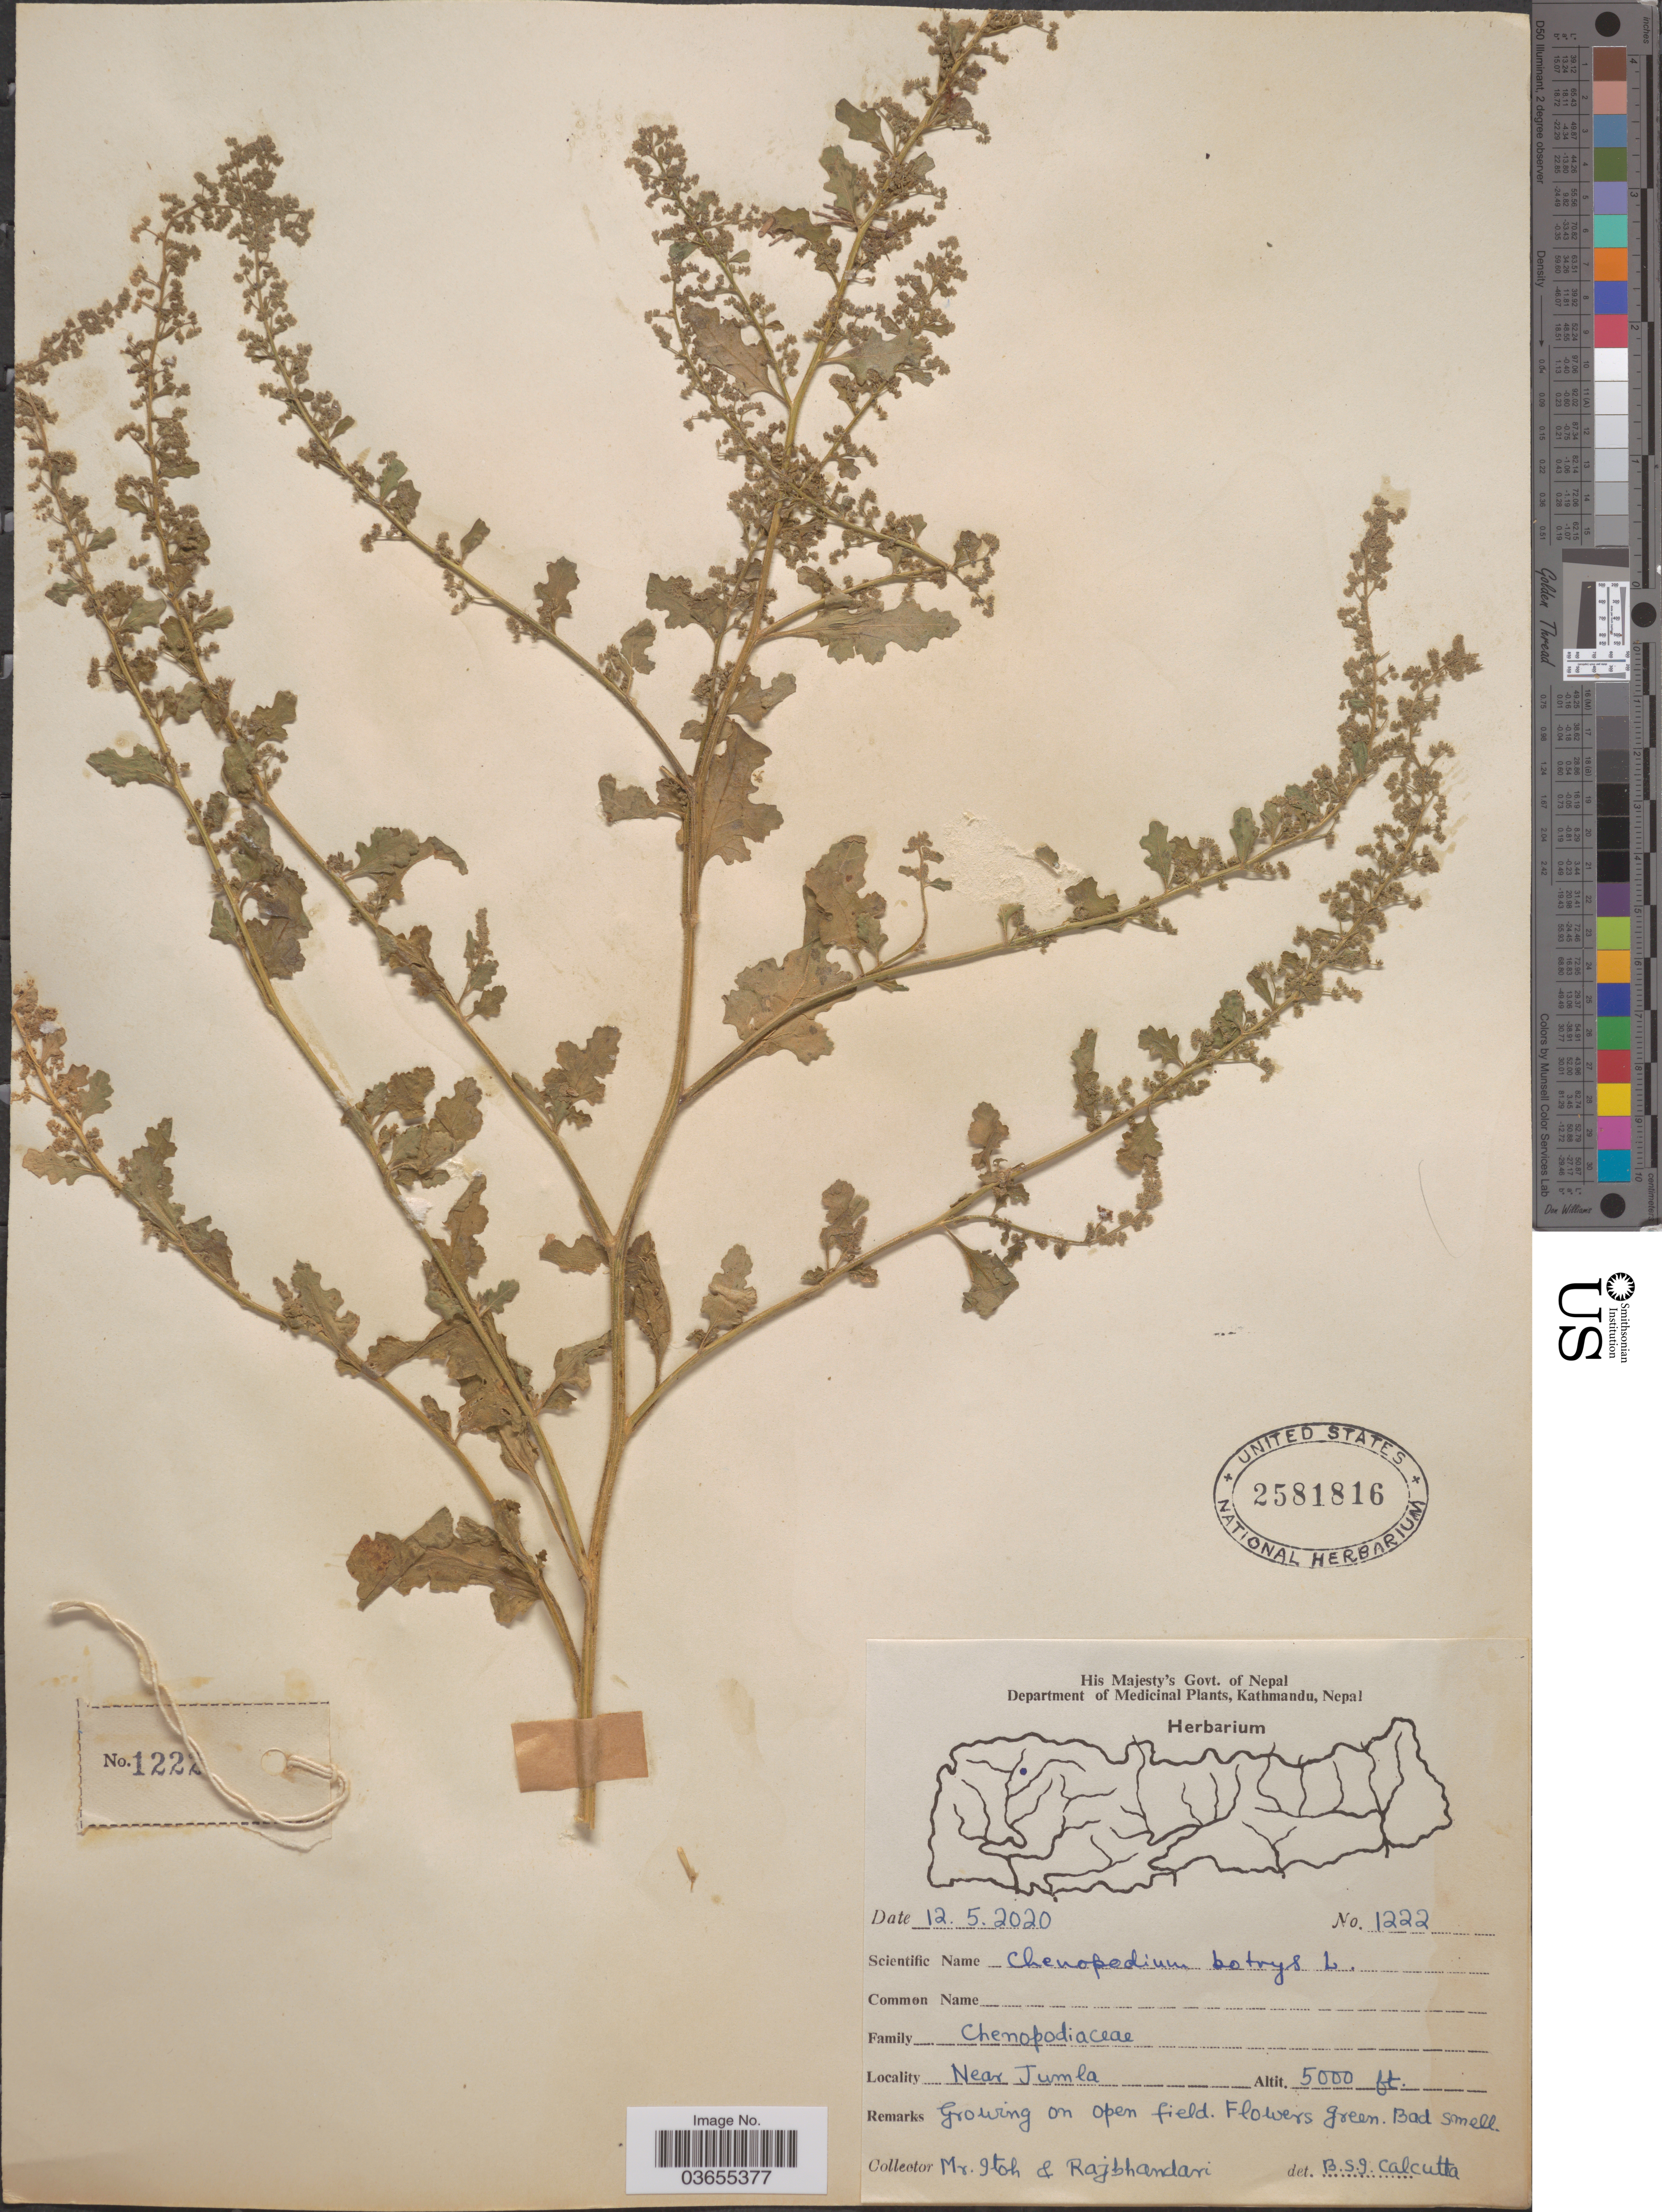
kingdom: Plantae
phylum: Tracheophyta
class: Magnoliopsida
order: Caryophyllales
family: Amaranthaceae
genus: Chenopodium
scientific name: Chenopodium botrys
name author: L.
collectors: -. Itoh & Rajbhandari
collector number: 1222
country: Nepal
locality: Near Jumla.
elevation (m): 1524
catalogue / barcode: US 2581816